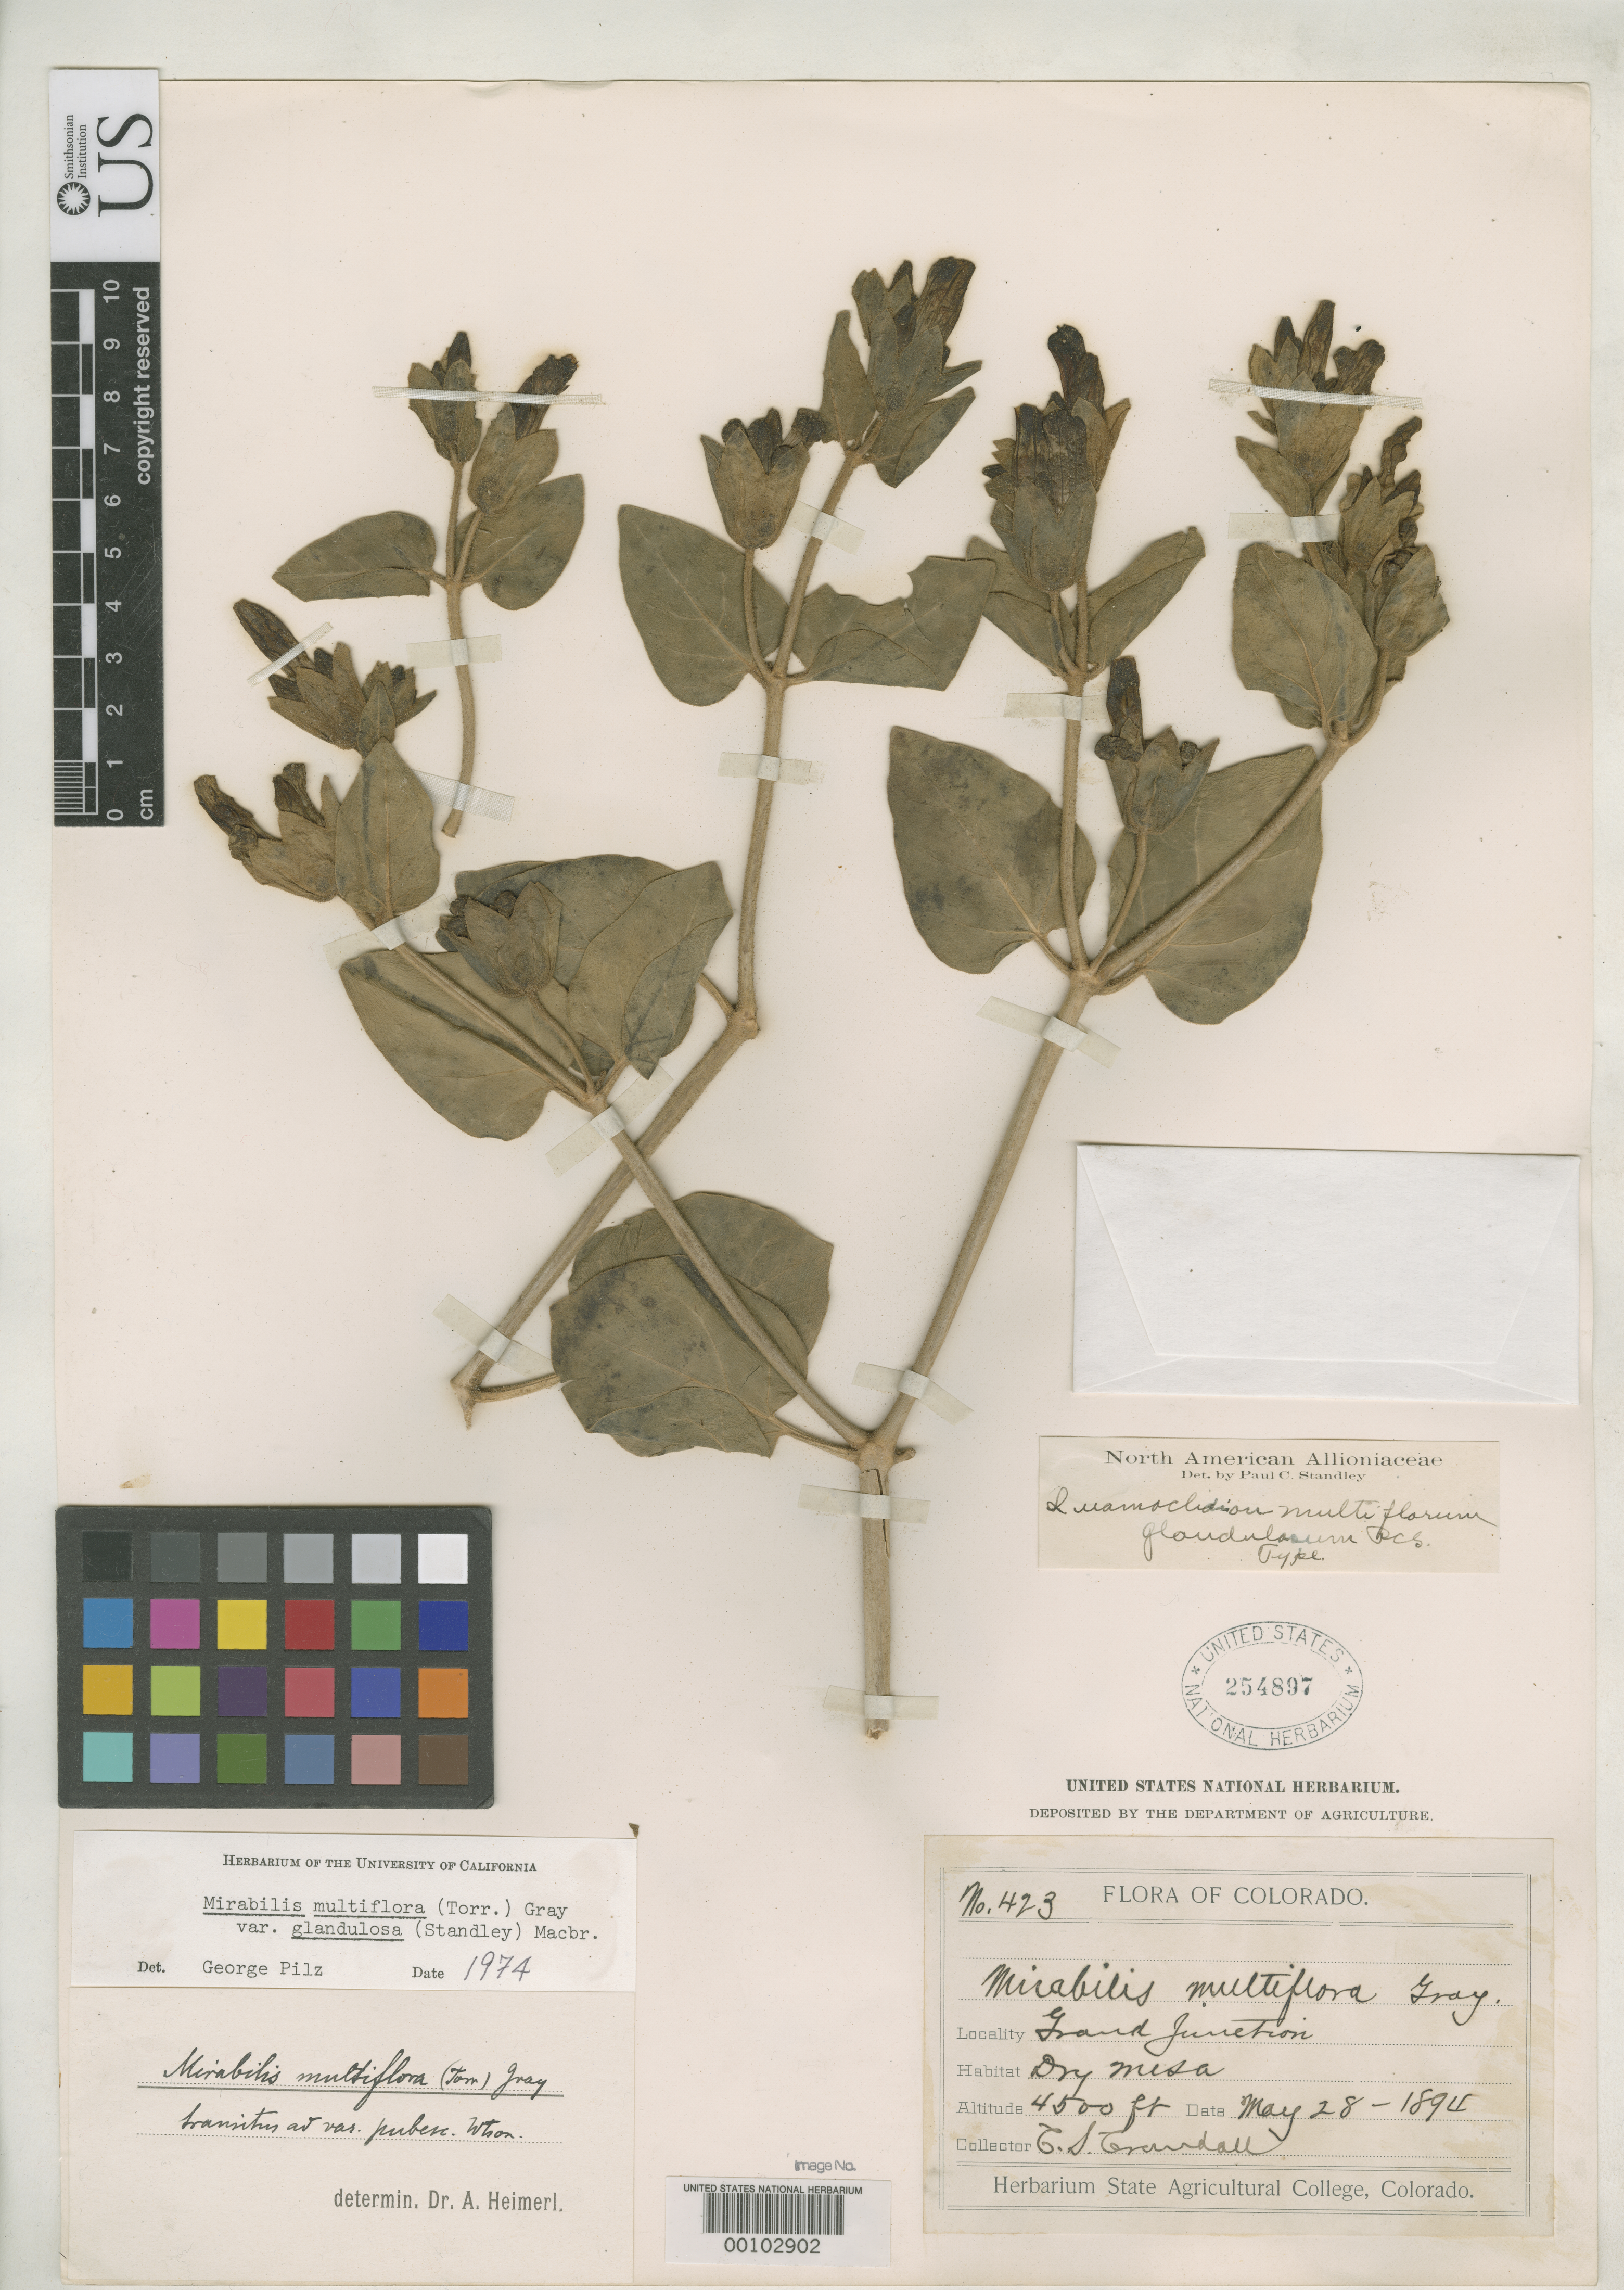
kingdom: Plantae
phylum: Tracheophyta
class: Magnoliopsida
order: Caryophyllales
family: Nyctaginaceae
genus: Quamoclidion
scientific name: Quamoclidion multiflorum subsp. glandulosum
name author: Standl.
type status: Holotype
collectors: C. Crandall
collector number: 423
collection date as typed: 28 May 1894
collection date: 1894-05-28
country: United States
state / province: Colorado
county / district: Mesa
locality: Grand Junction.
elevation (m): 1375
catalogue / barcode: US 254897